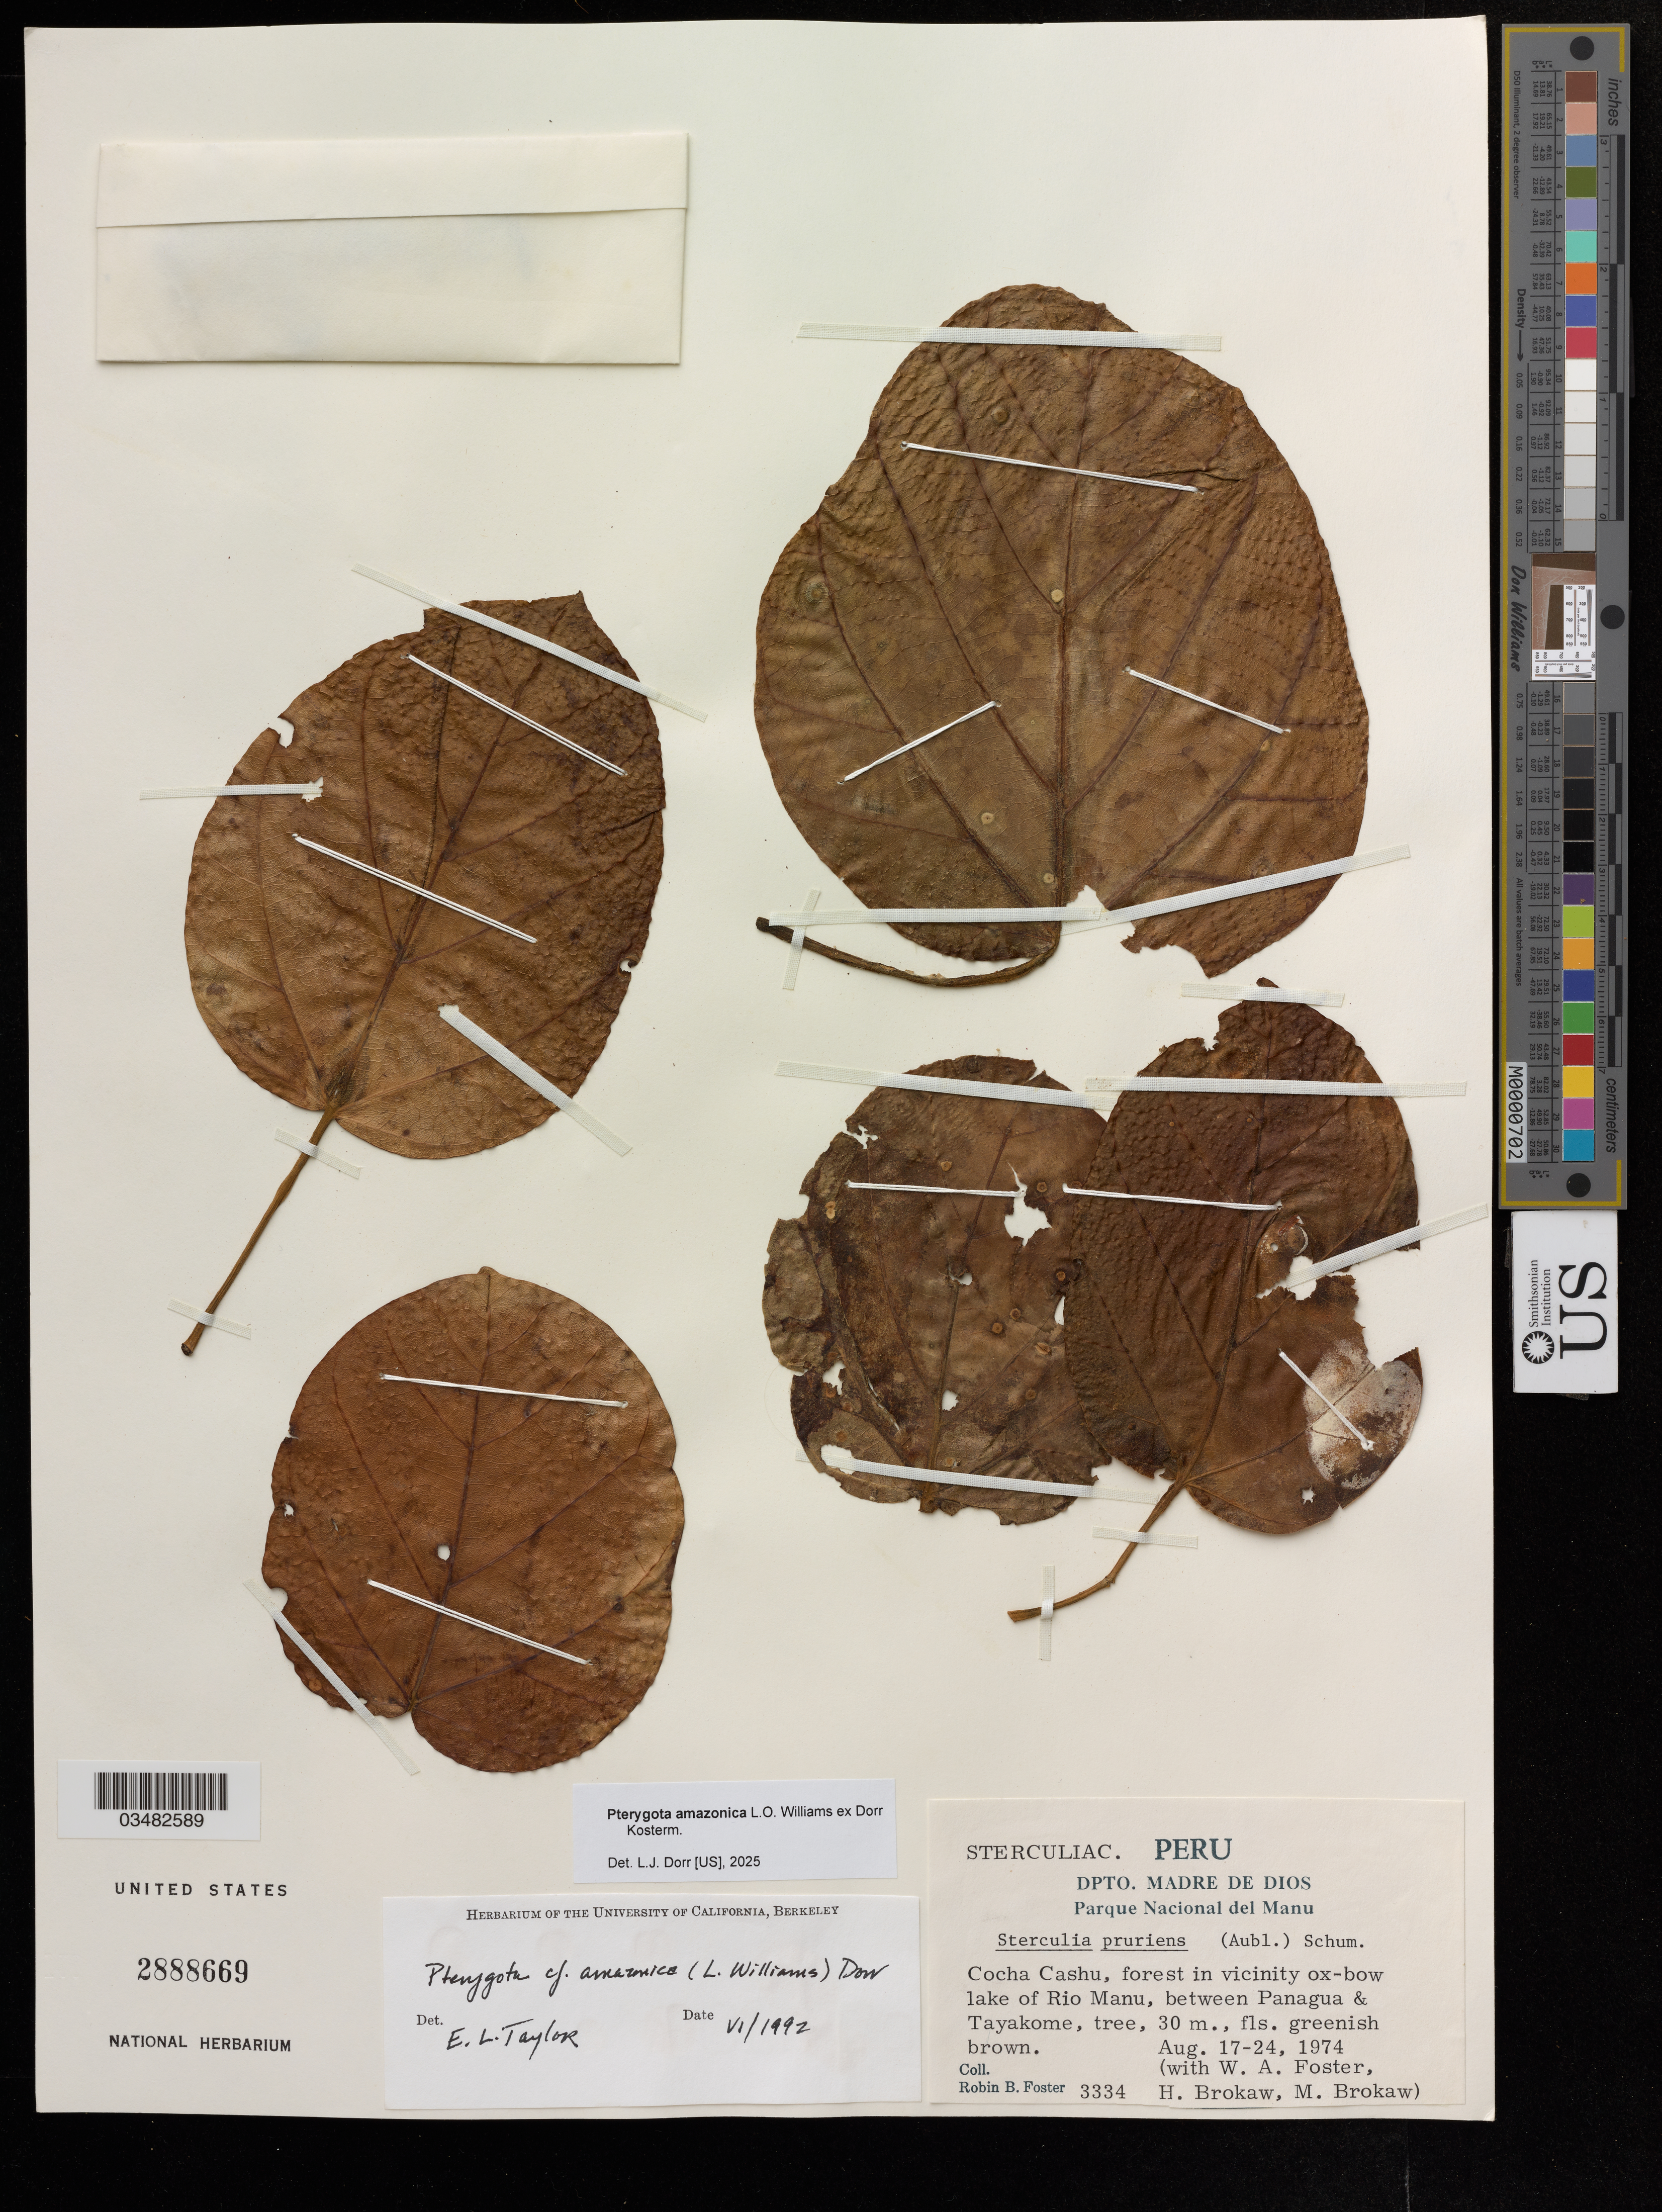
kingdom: Plantae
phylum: Tracheophyta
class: Magnoliopsida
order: Malvales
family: Malvaceae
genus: Pterygota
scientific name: Pterygota amazonica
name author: L.O. Williams ex Dorr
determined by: Dorr, Laurence J., Curator (BOT), Smithsonian Institution - National Museum of Natural History (UNITED STATES)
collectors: R. B. Foster et al.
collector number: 3334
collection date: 1974-08-17/1974-08-24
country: Peru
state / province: Madre de Dios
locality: Parque Nacional del Manu, Cocha Cashu, forest in vicinity ox-bow lake of Rio Manu, between Panagua & Tayakome, Rio Manu: Cocha Cashu Station.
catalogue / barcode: US 2888669